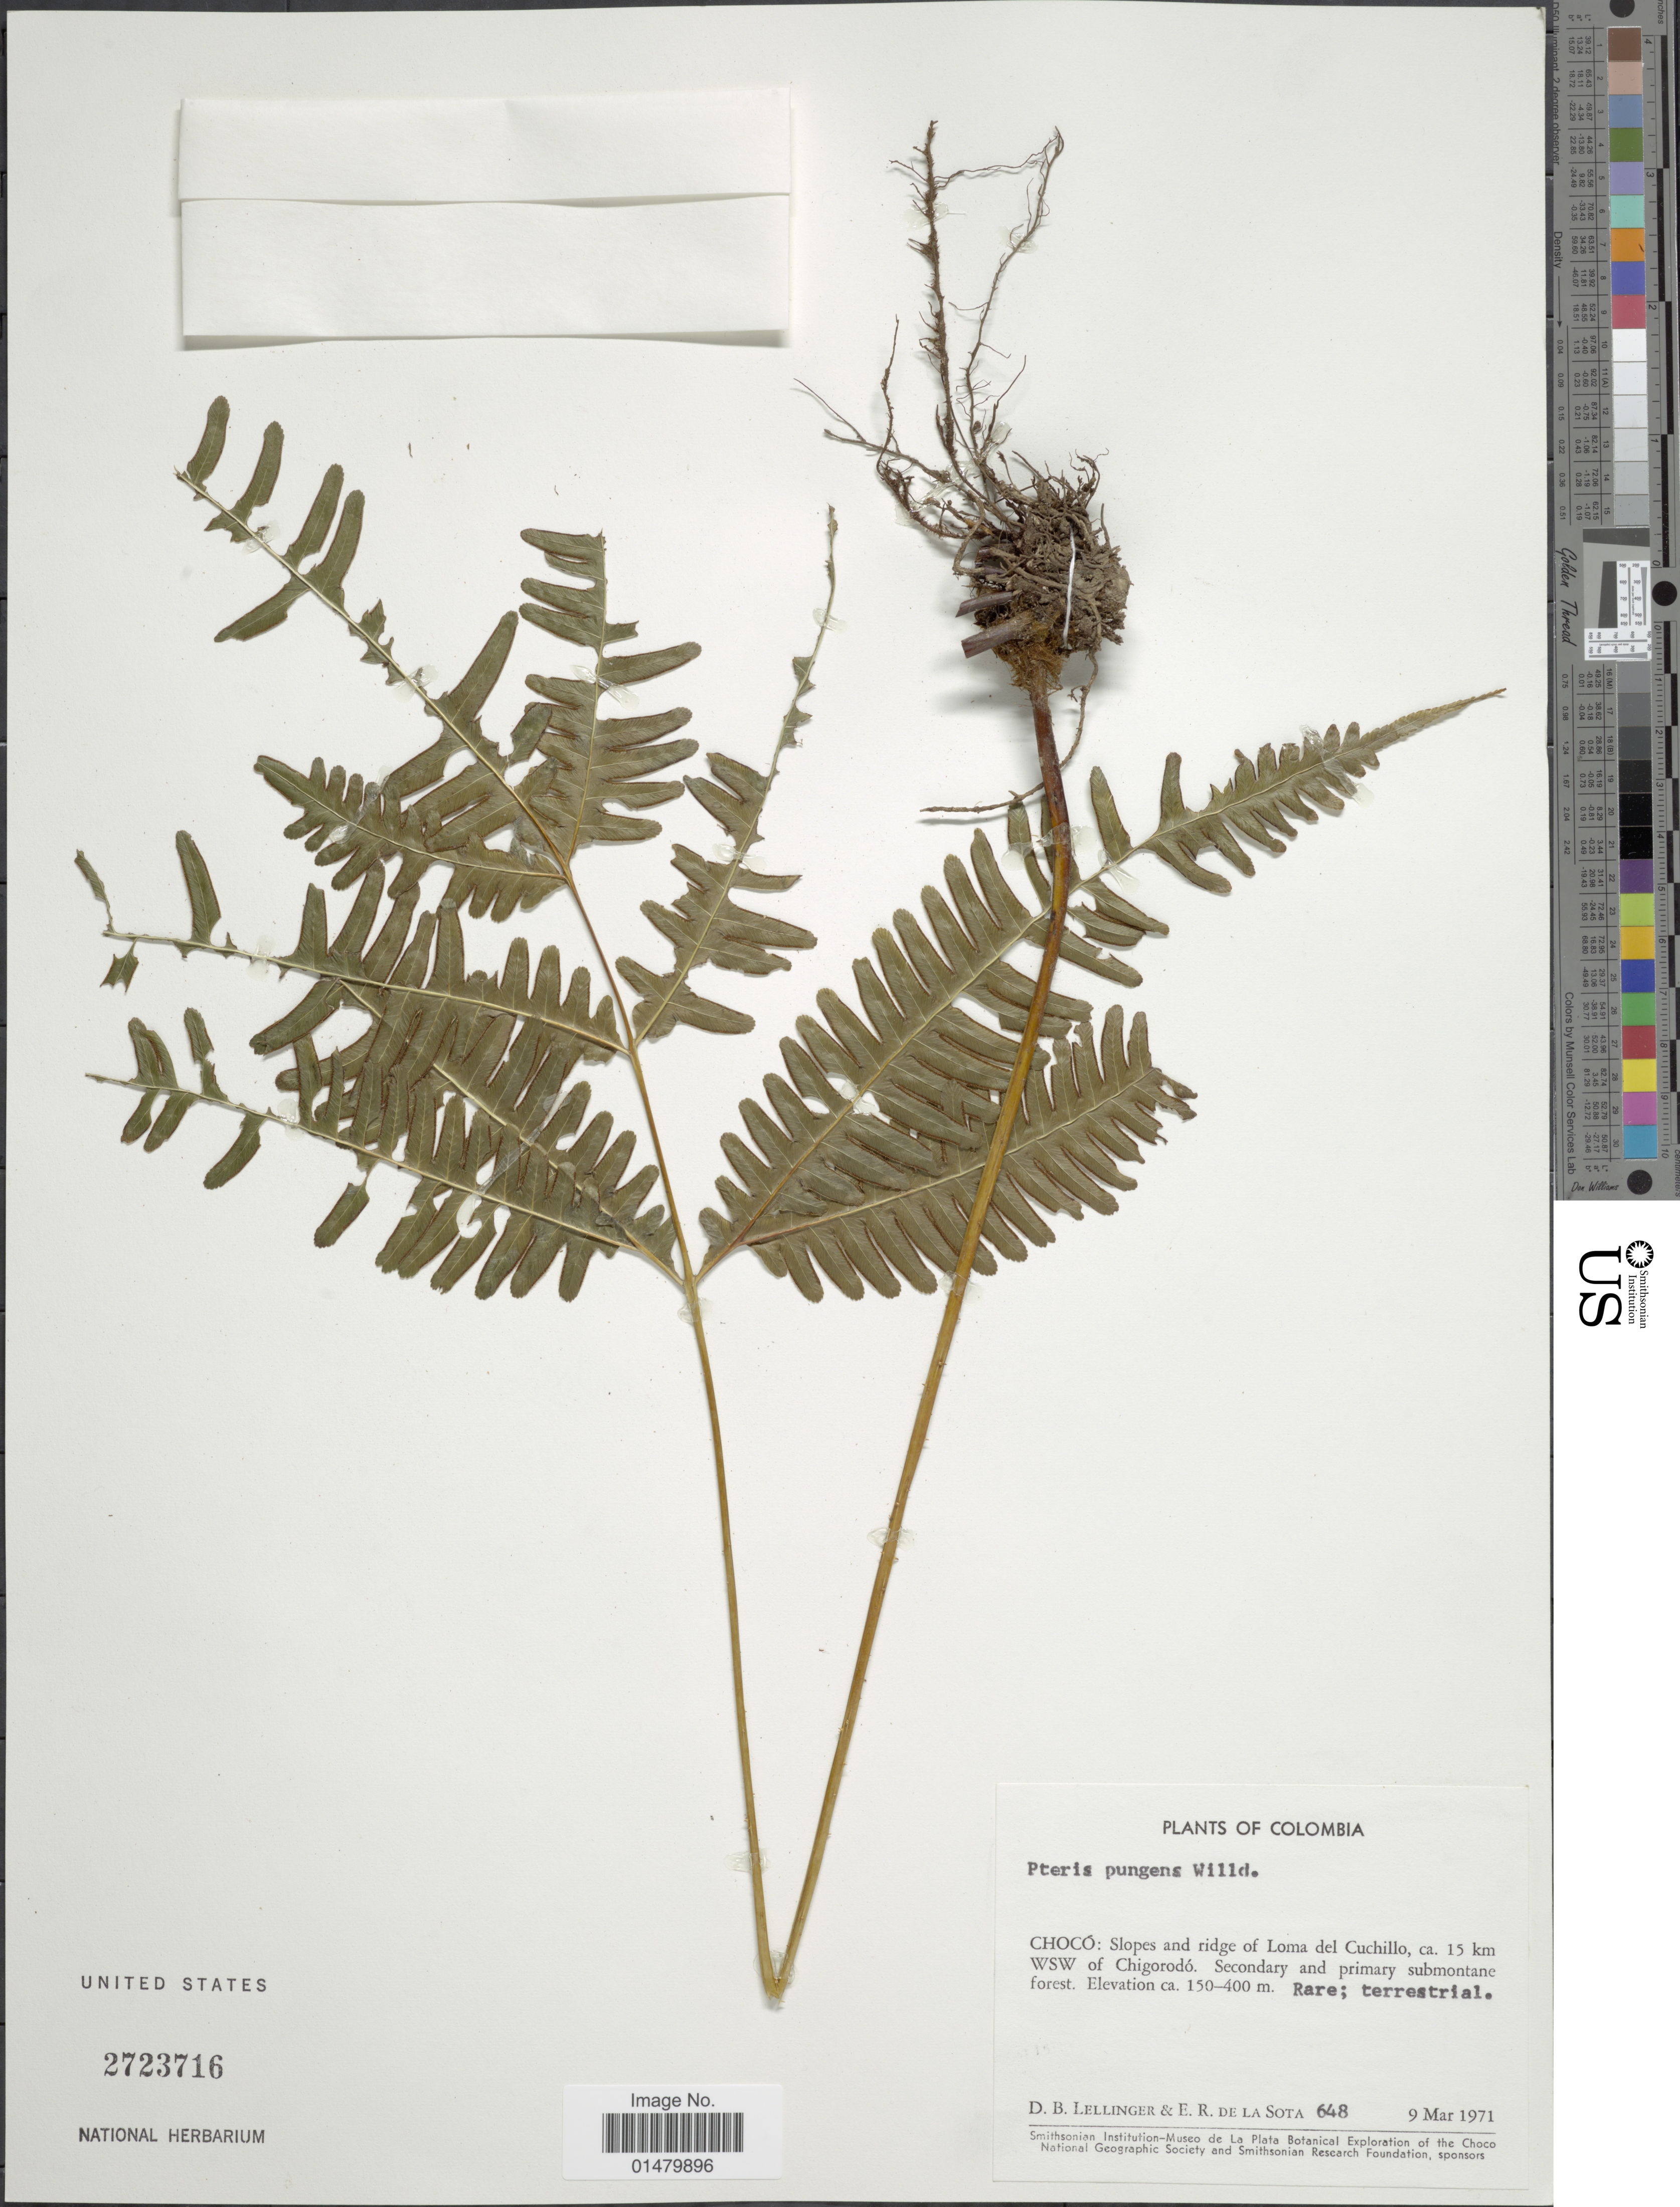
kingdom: Plantae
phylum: Tracheophyta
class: Polypodiopsida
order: Polypodiales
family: Pteridaceae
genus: Pteris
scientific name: Pteris pungens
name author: Willd.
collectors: D. B. Lellinger & E. R. de la Sota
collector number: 648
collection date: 1971-03-09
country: Colombia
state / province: Chocó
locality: Slopes and ridge of Loma del Cuchillo, ca. 15 km WSW of Chigorodo.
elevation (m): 150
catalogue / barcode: US 2723716